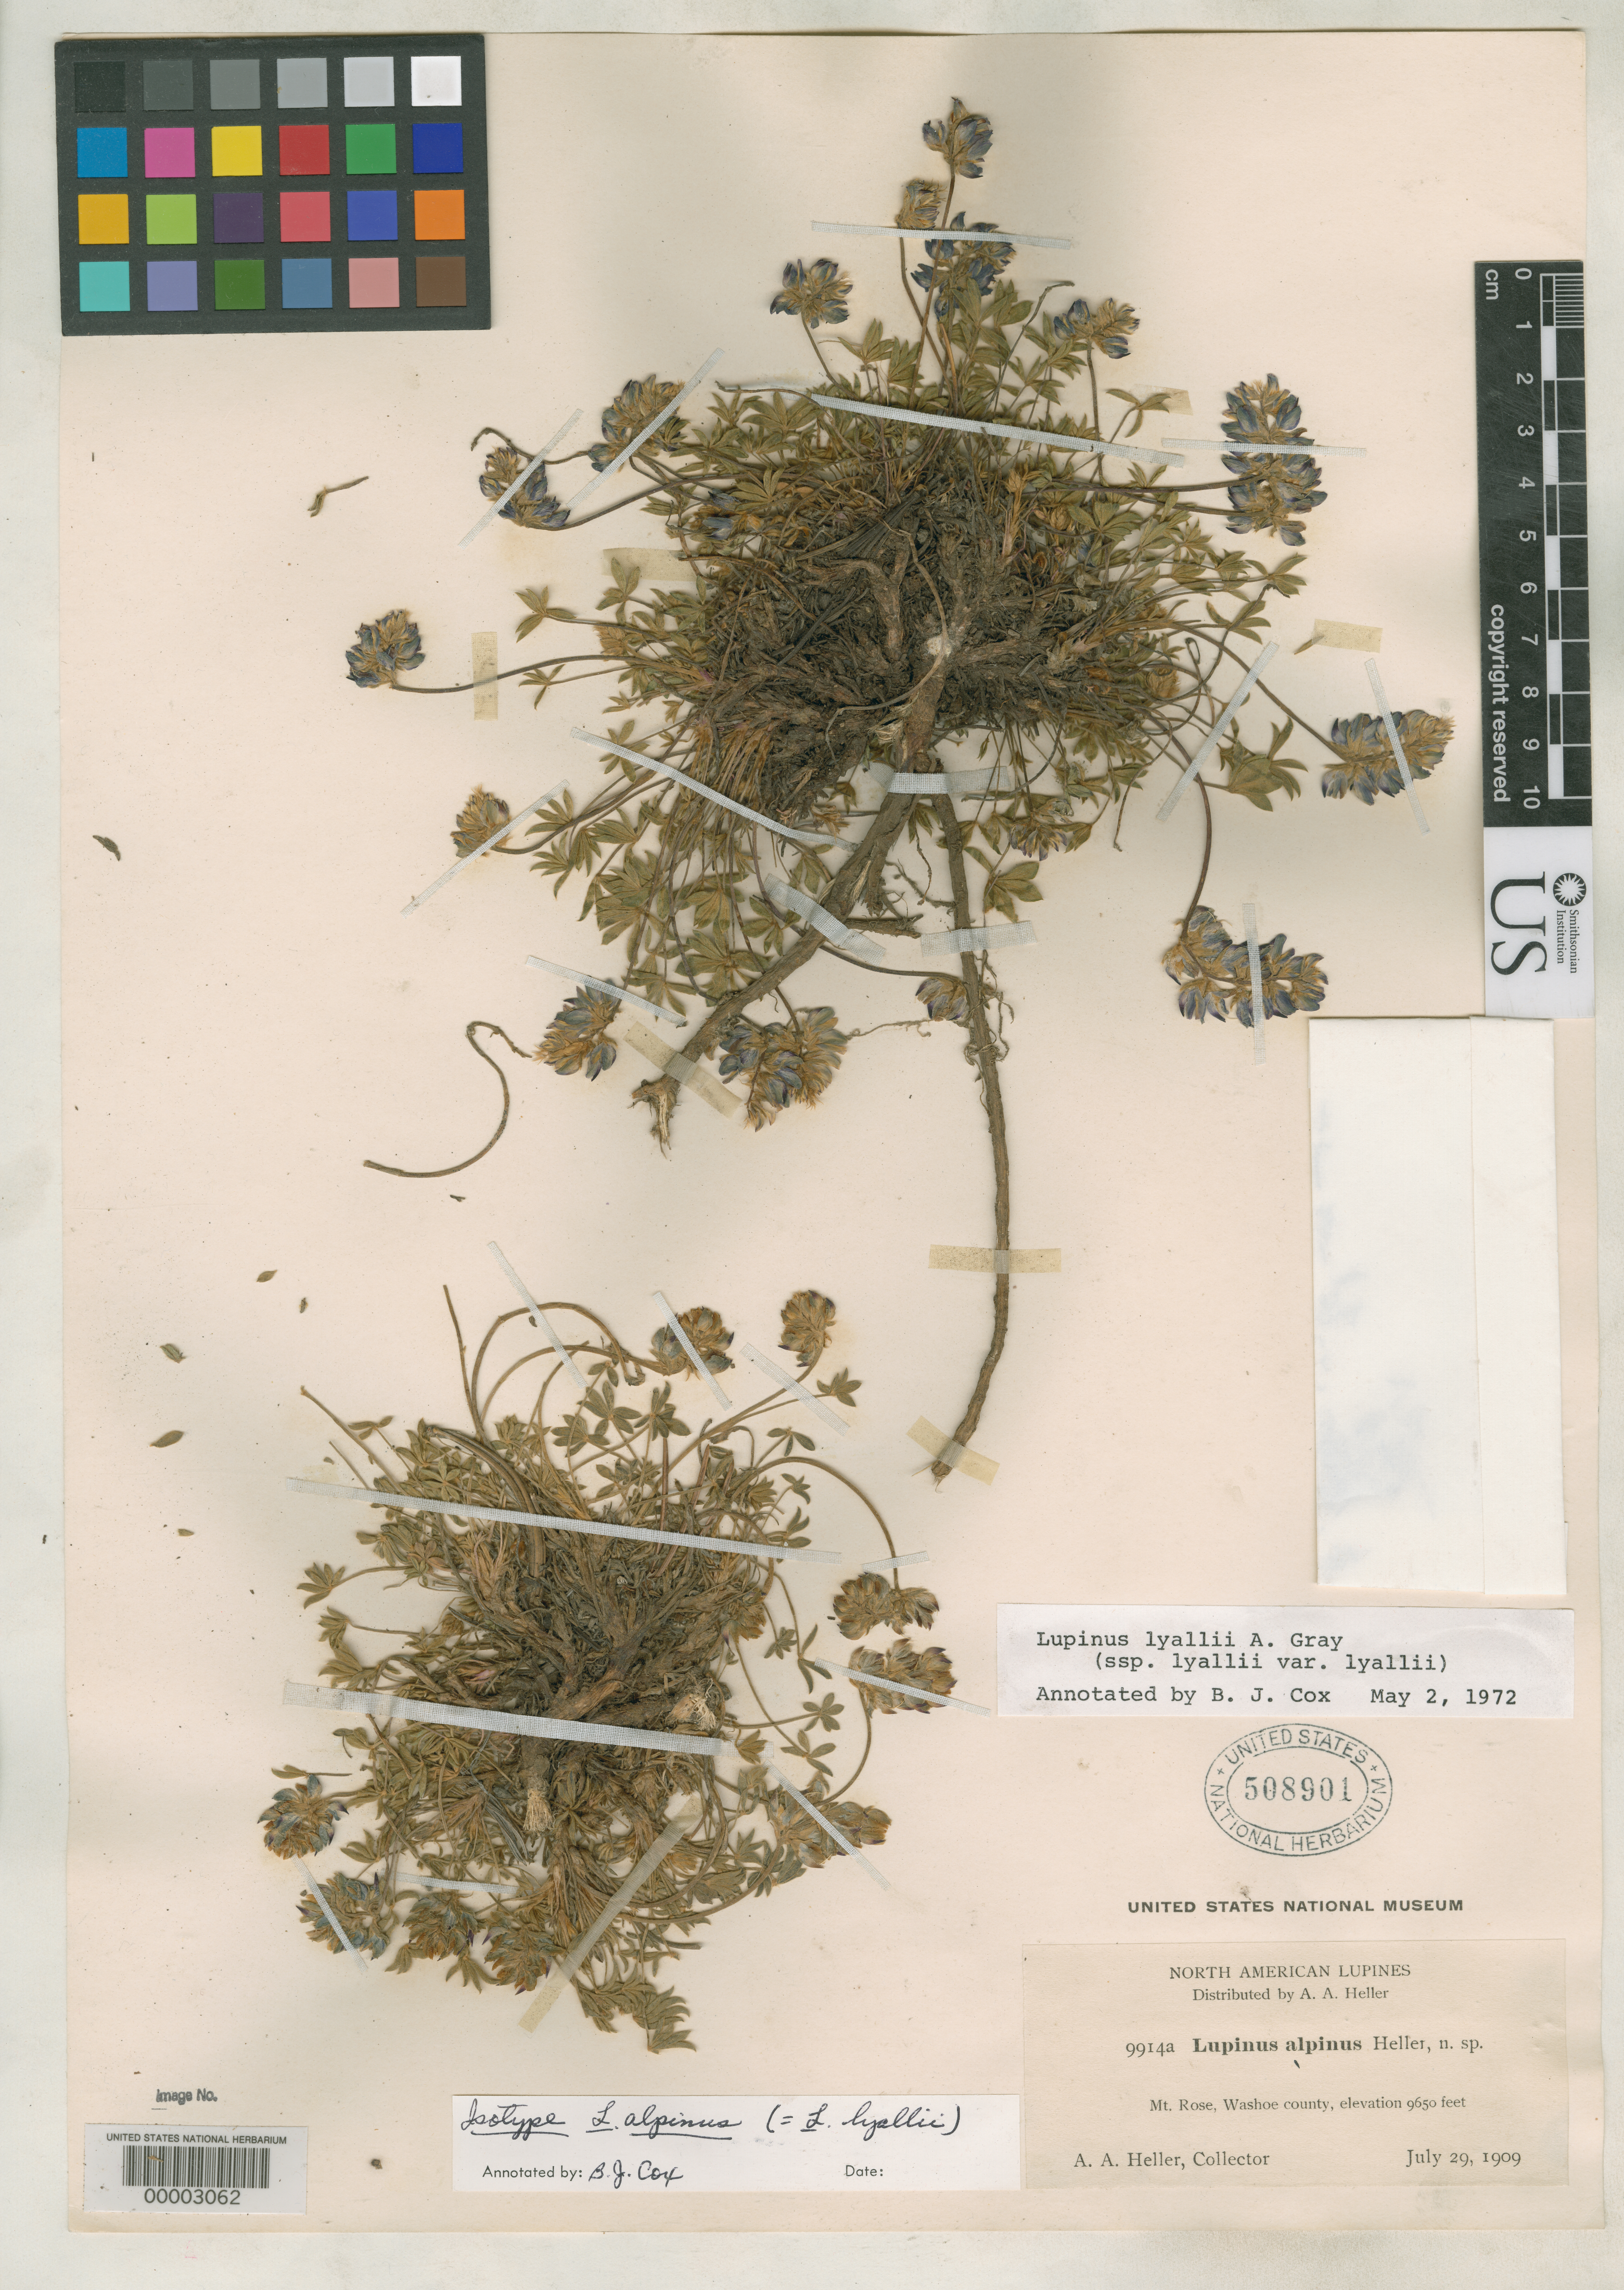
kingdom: Plantae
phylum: Tracheophyta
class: Magnoliopsida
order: Fabales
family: Fabaceae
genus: Lupinus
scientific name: Lupinus alpinus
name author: A. Heller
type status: Isotype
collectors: A. A. Heller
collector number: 9914 a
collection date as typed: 29 Jul 1909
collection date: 1909-07-29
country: United States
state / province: Nevada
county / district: Washoe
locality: Mt. Rose.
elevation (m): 2941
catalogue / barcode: US 508901